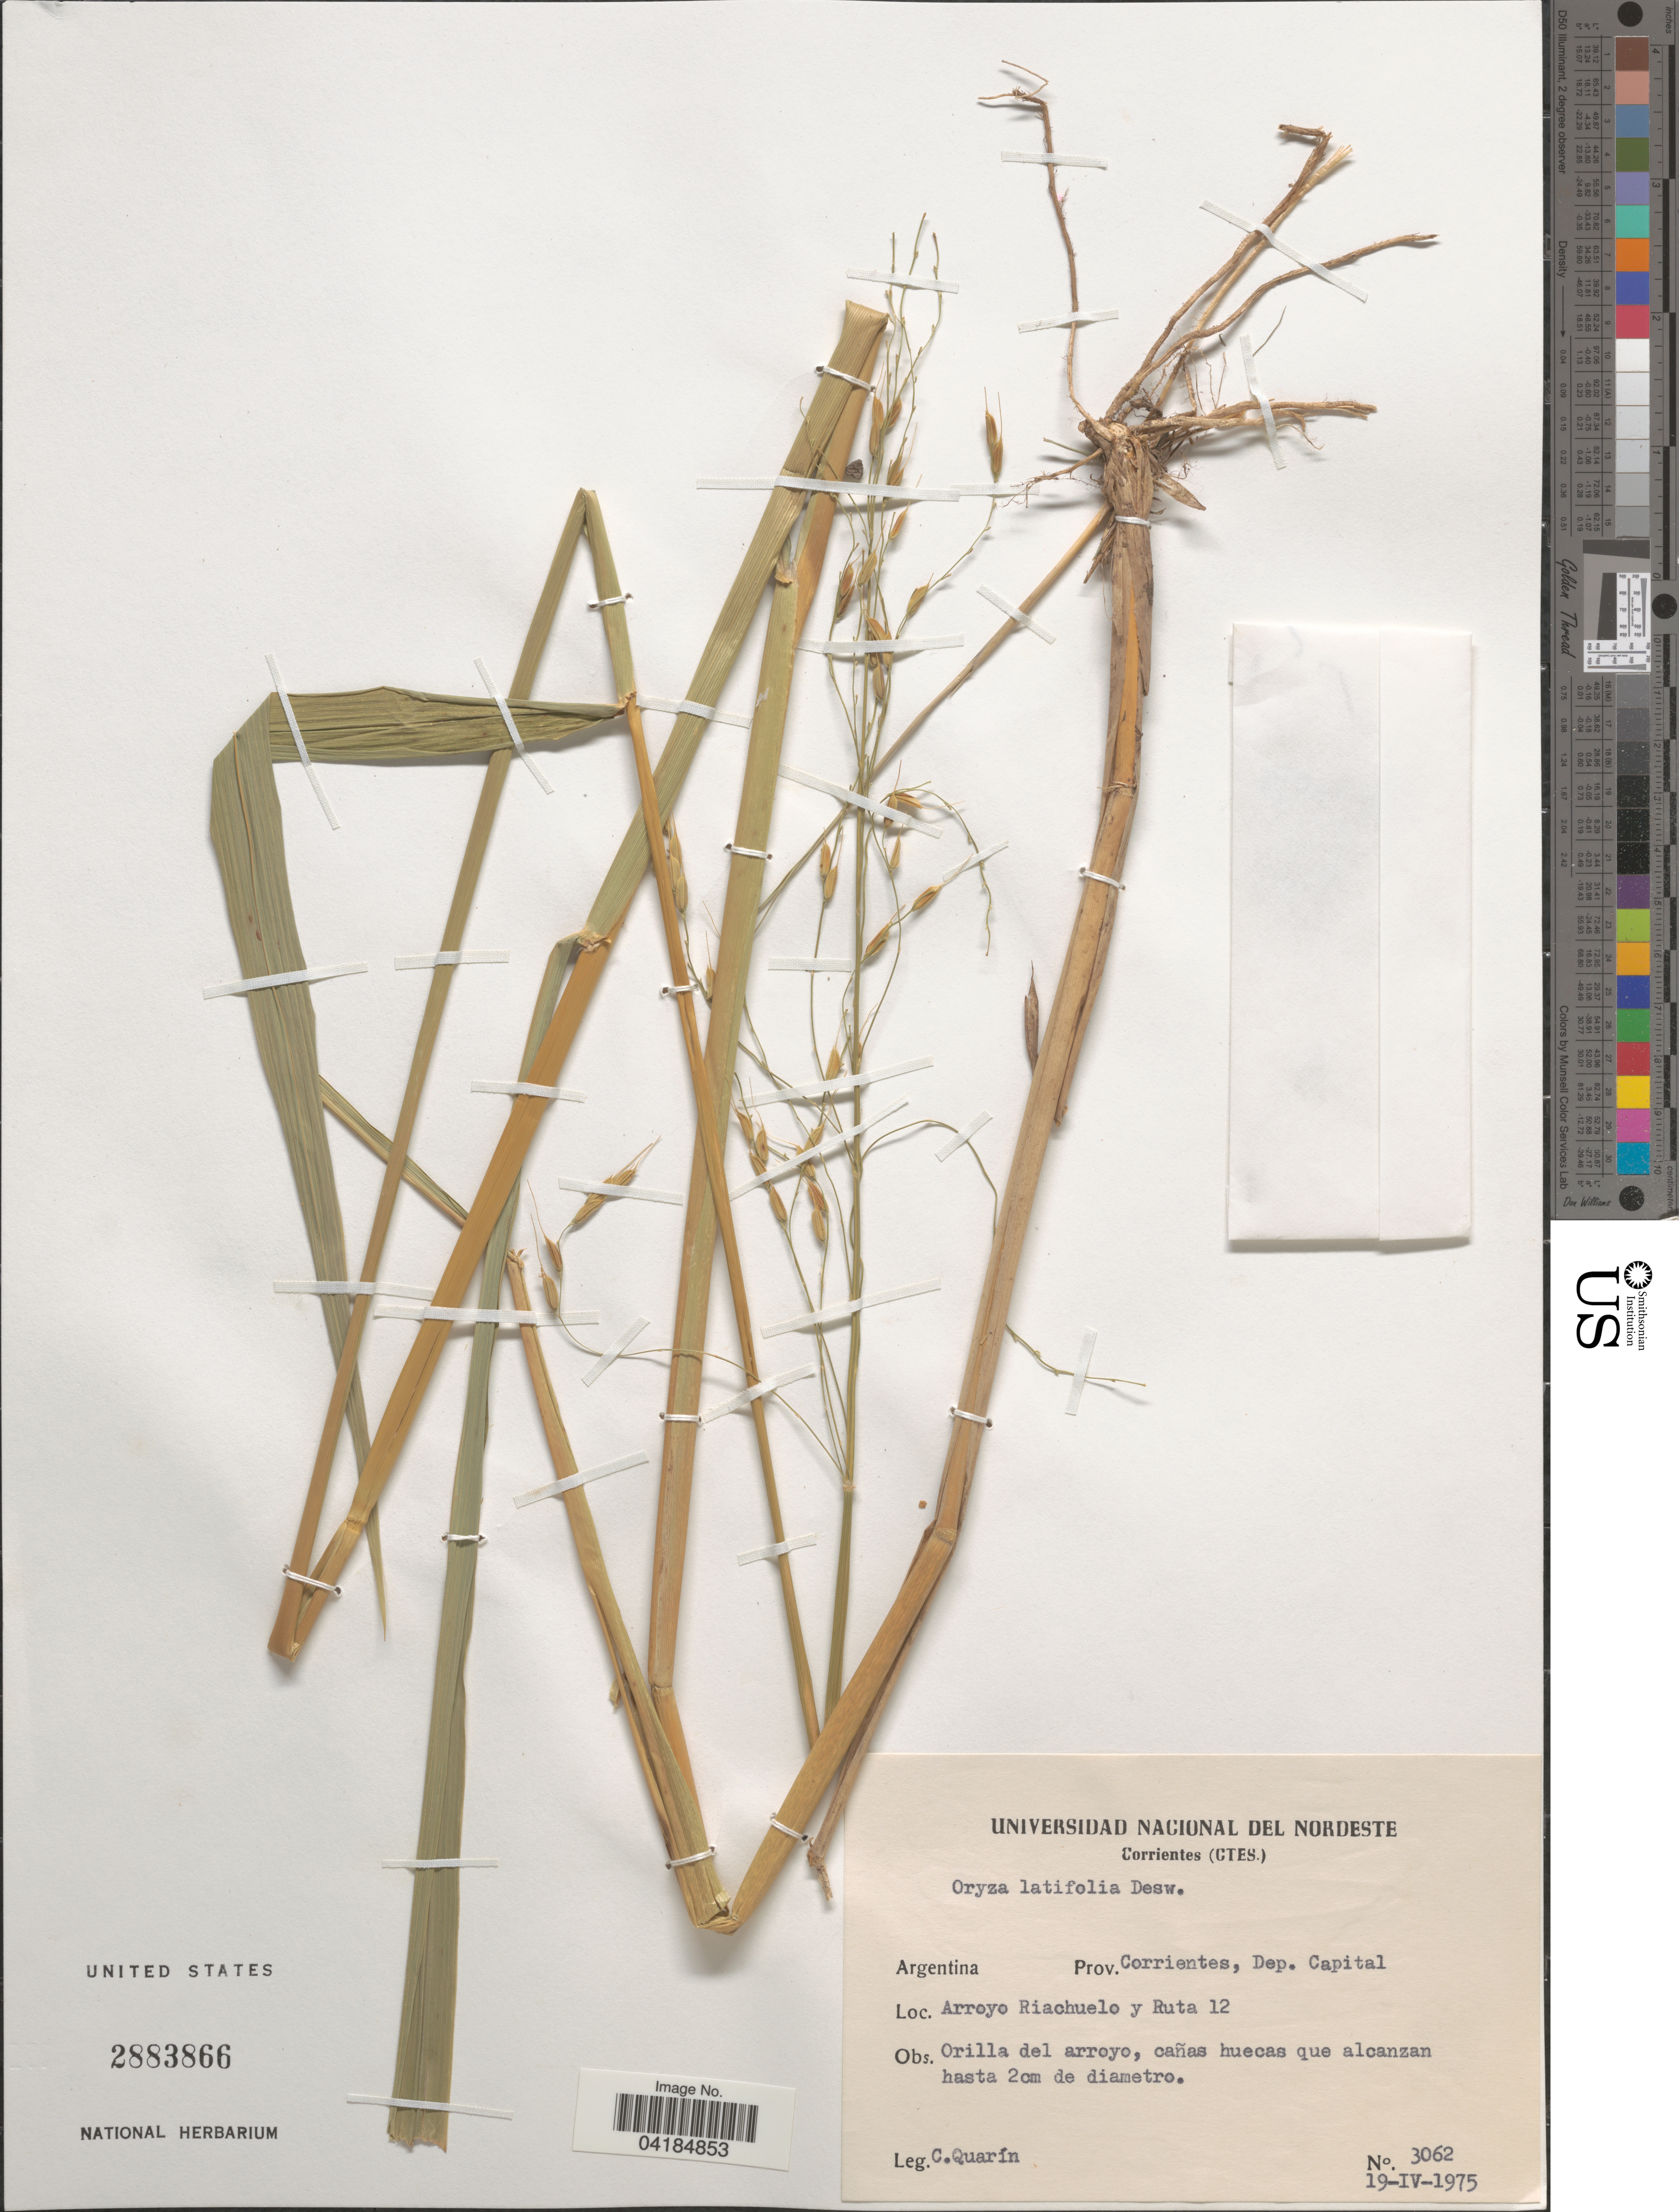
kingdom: Plantae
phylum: Tracheophyta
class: Liliopsida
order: Poales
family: Poaceae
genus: Oryza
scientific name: Oryza latifolia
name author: Desv.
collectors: C. Quarín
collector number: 3062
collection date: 1975-04-19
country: Argentina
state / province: Corrientes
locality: Dep. Capital. Arroyo Riachuelo y Ruta 12.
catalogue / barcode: US 2883866